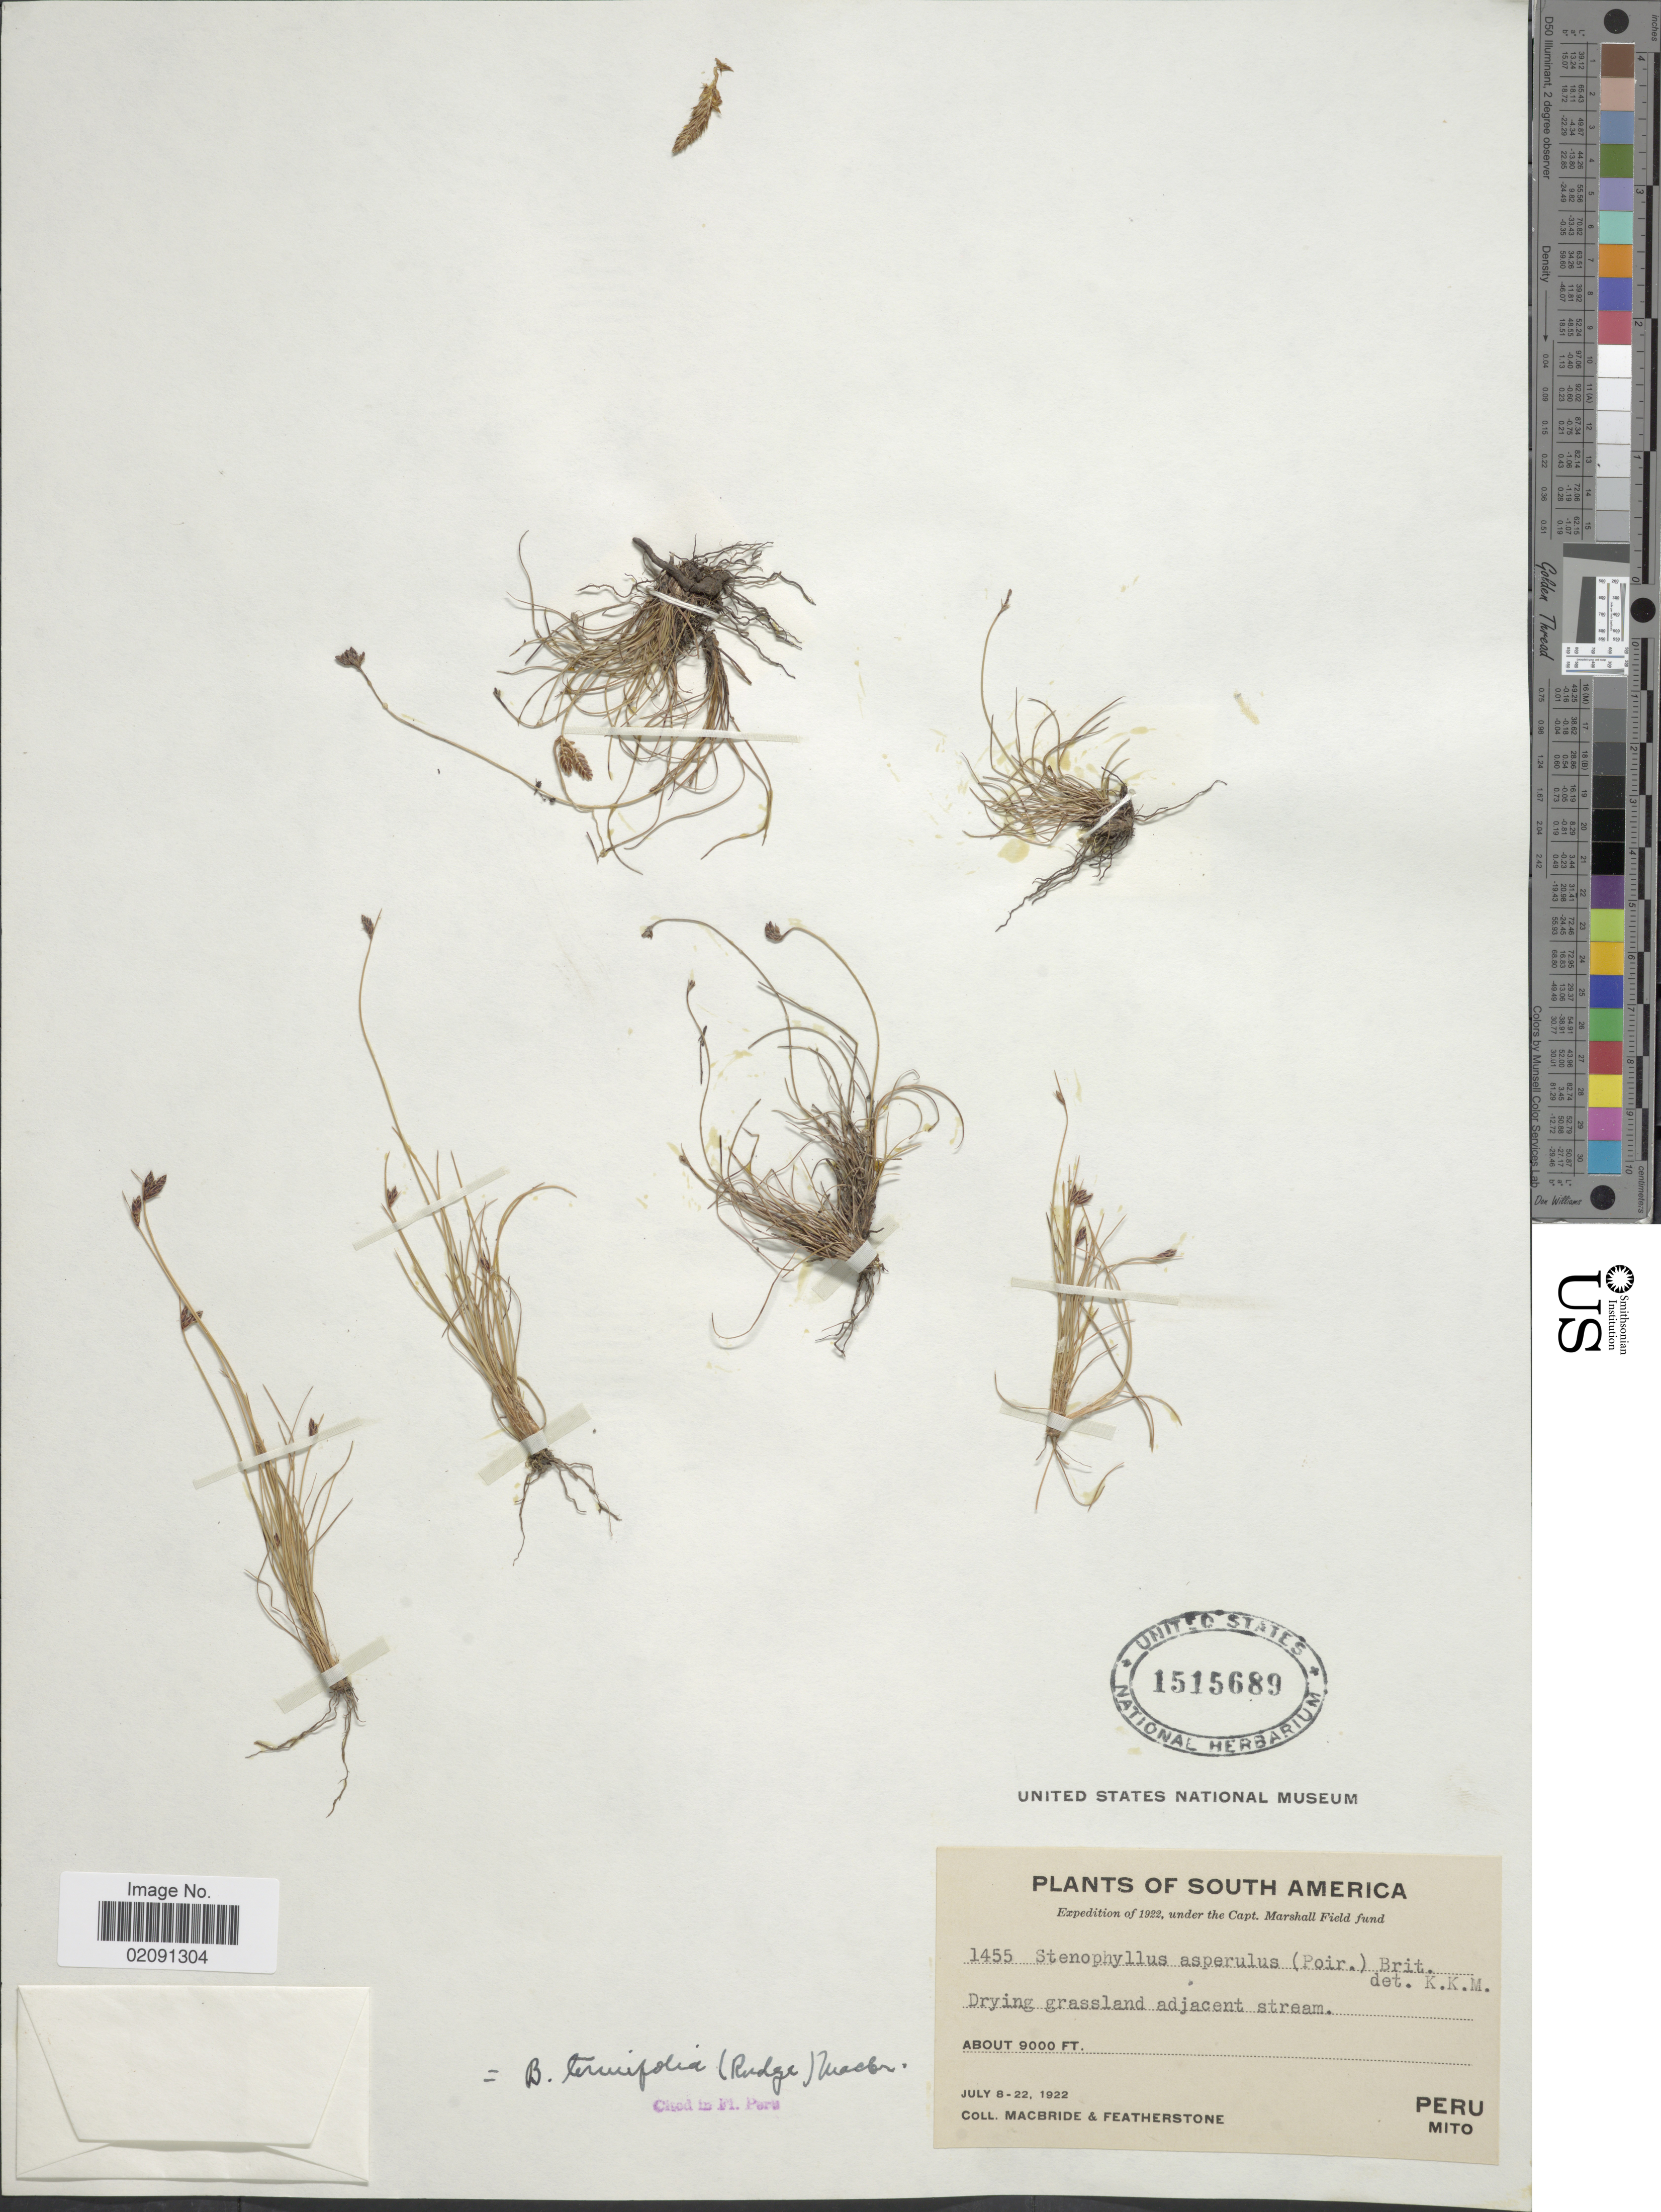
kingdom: Plantae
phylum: Tracheophyta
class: Liliopsida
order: Poales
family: Cyperaceae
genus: Bulbostylis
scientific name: Bulbostylis tenuifolia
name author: (Rudge) J.F. Macbr.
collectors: Macbride, -- & -. Featherstone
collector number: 1455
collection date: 1922-07-08/1922-07-22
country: Peru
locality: Mito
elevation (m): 2743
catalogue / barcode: US 1515689